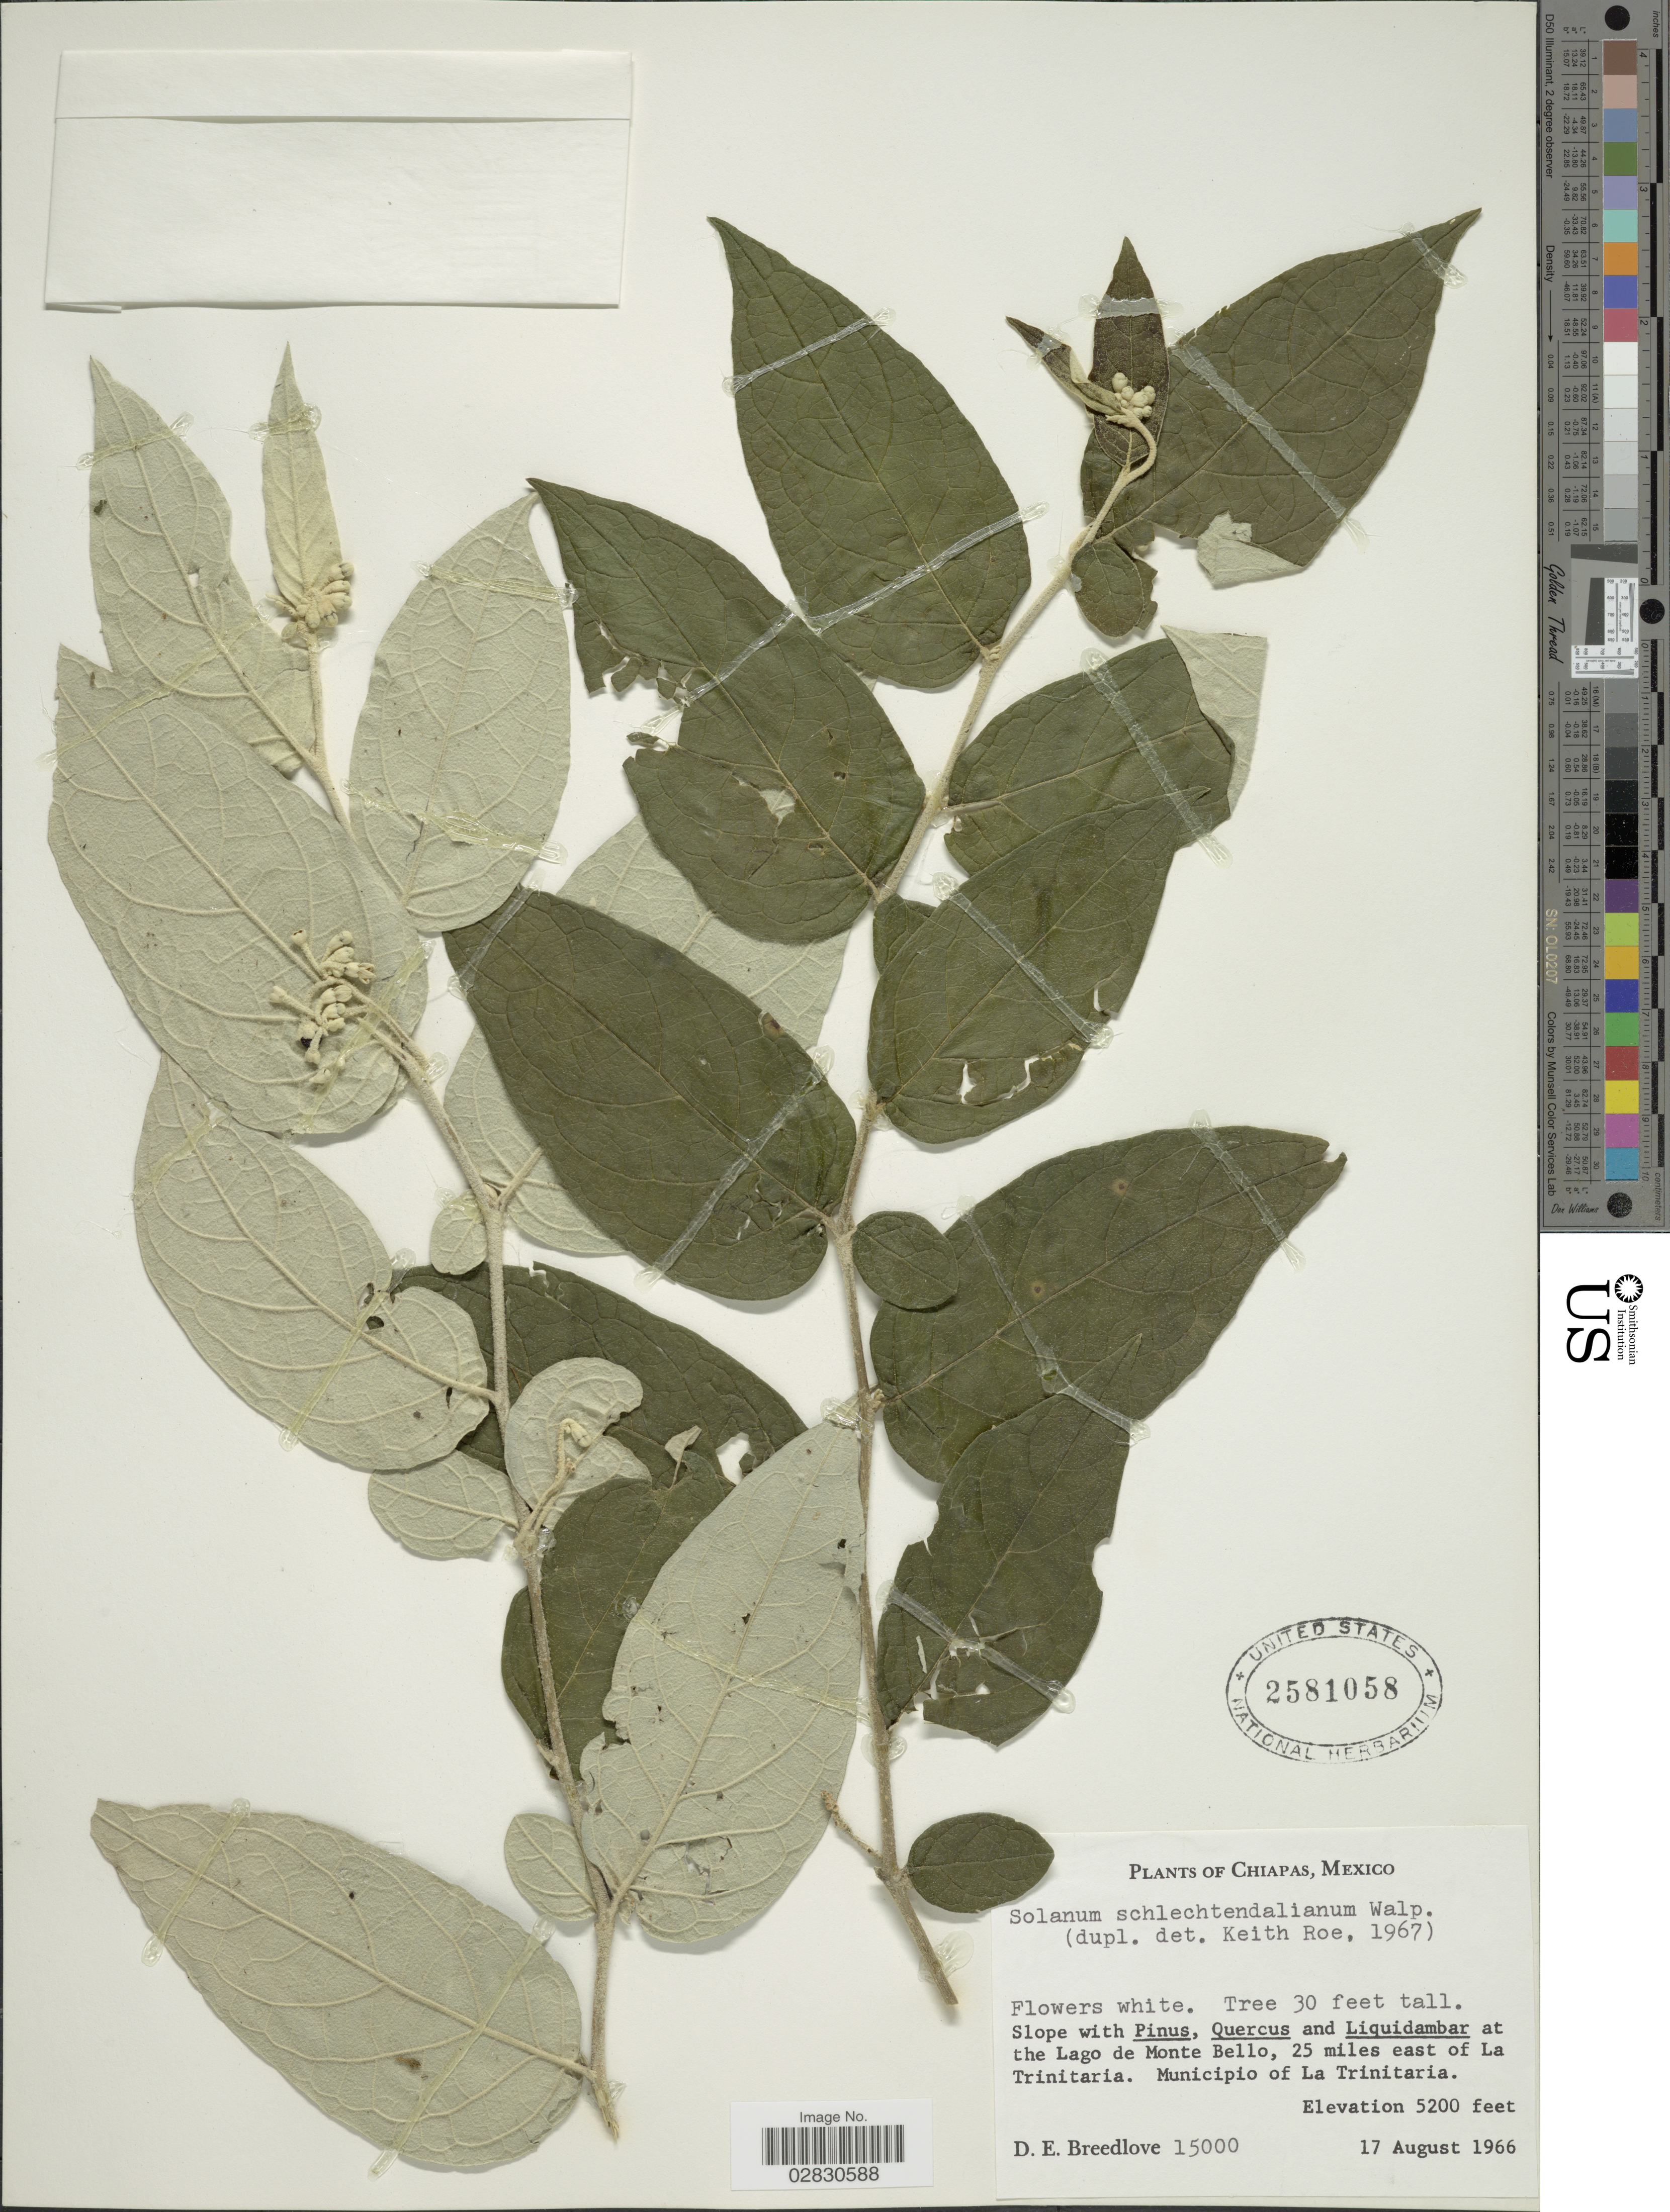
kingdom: Plantae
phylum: Tracheophyta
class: Magnoliopsida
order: Solanales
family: Solanaceae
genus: Solanum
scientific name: Solanum schlechtendalianum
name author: Walp.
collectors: D. E. Breedlove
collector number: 15000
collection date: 1966-08-17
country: Mexico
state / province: Chiapas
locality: Slope with Pinus, Quercus and Liquidambar at the Lago de Monte Bello, 25 miles east of La Trinitaria. Municipio of La Trinitaria.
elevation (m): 1585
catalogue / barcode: US 2581058